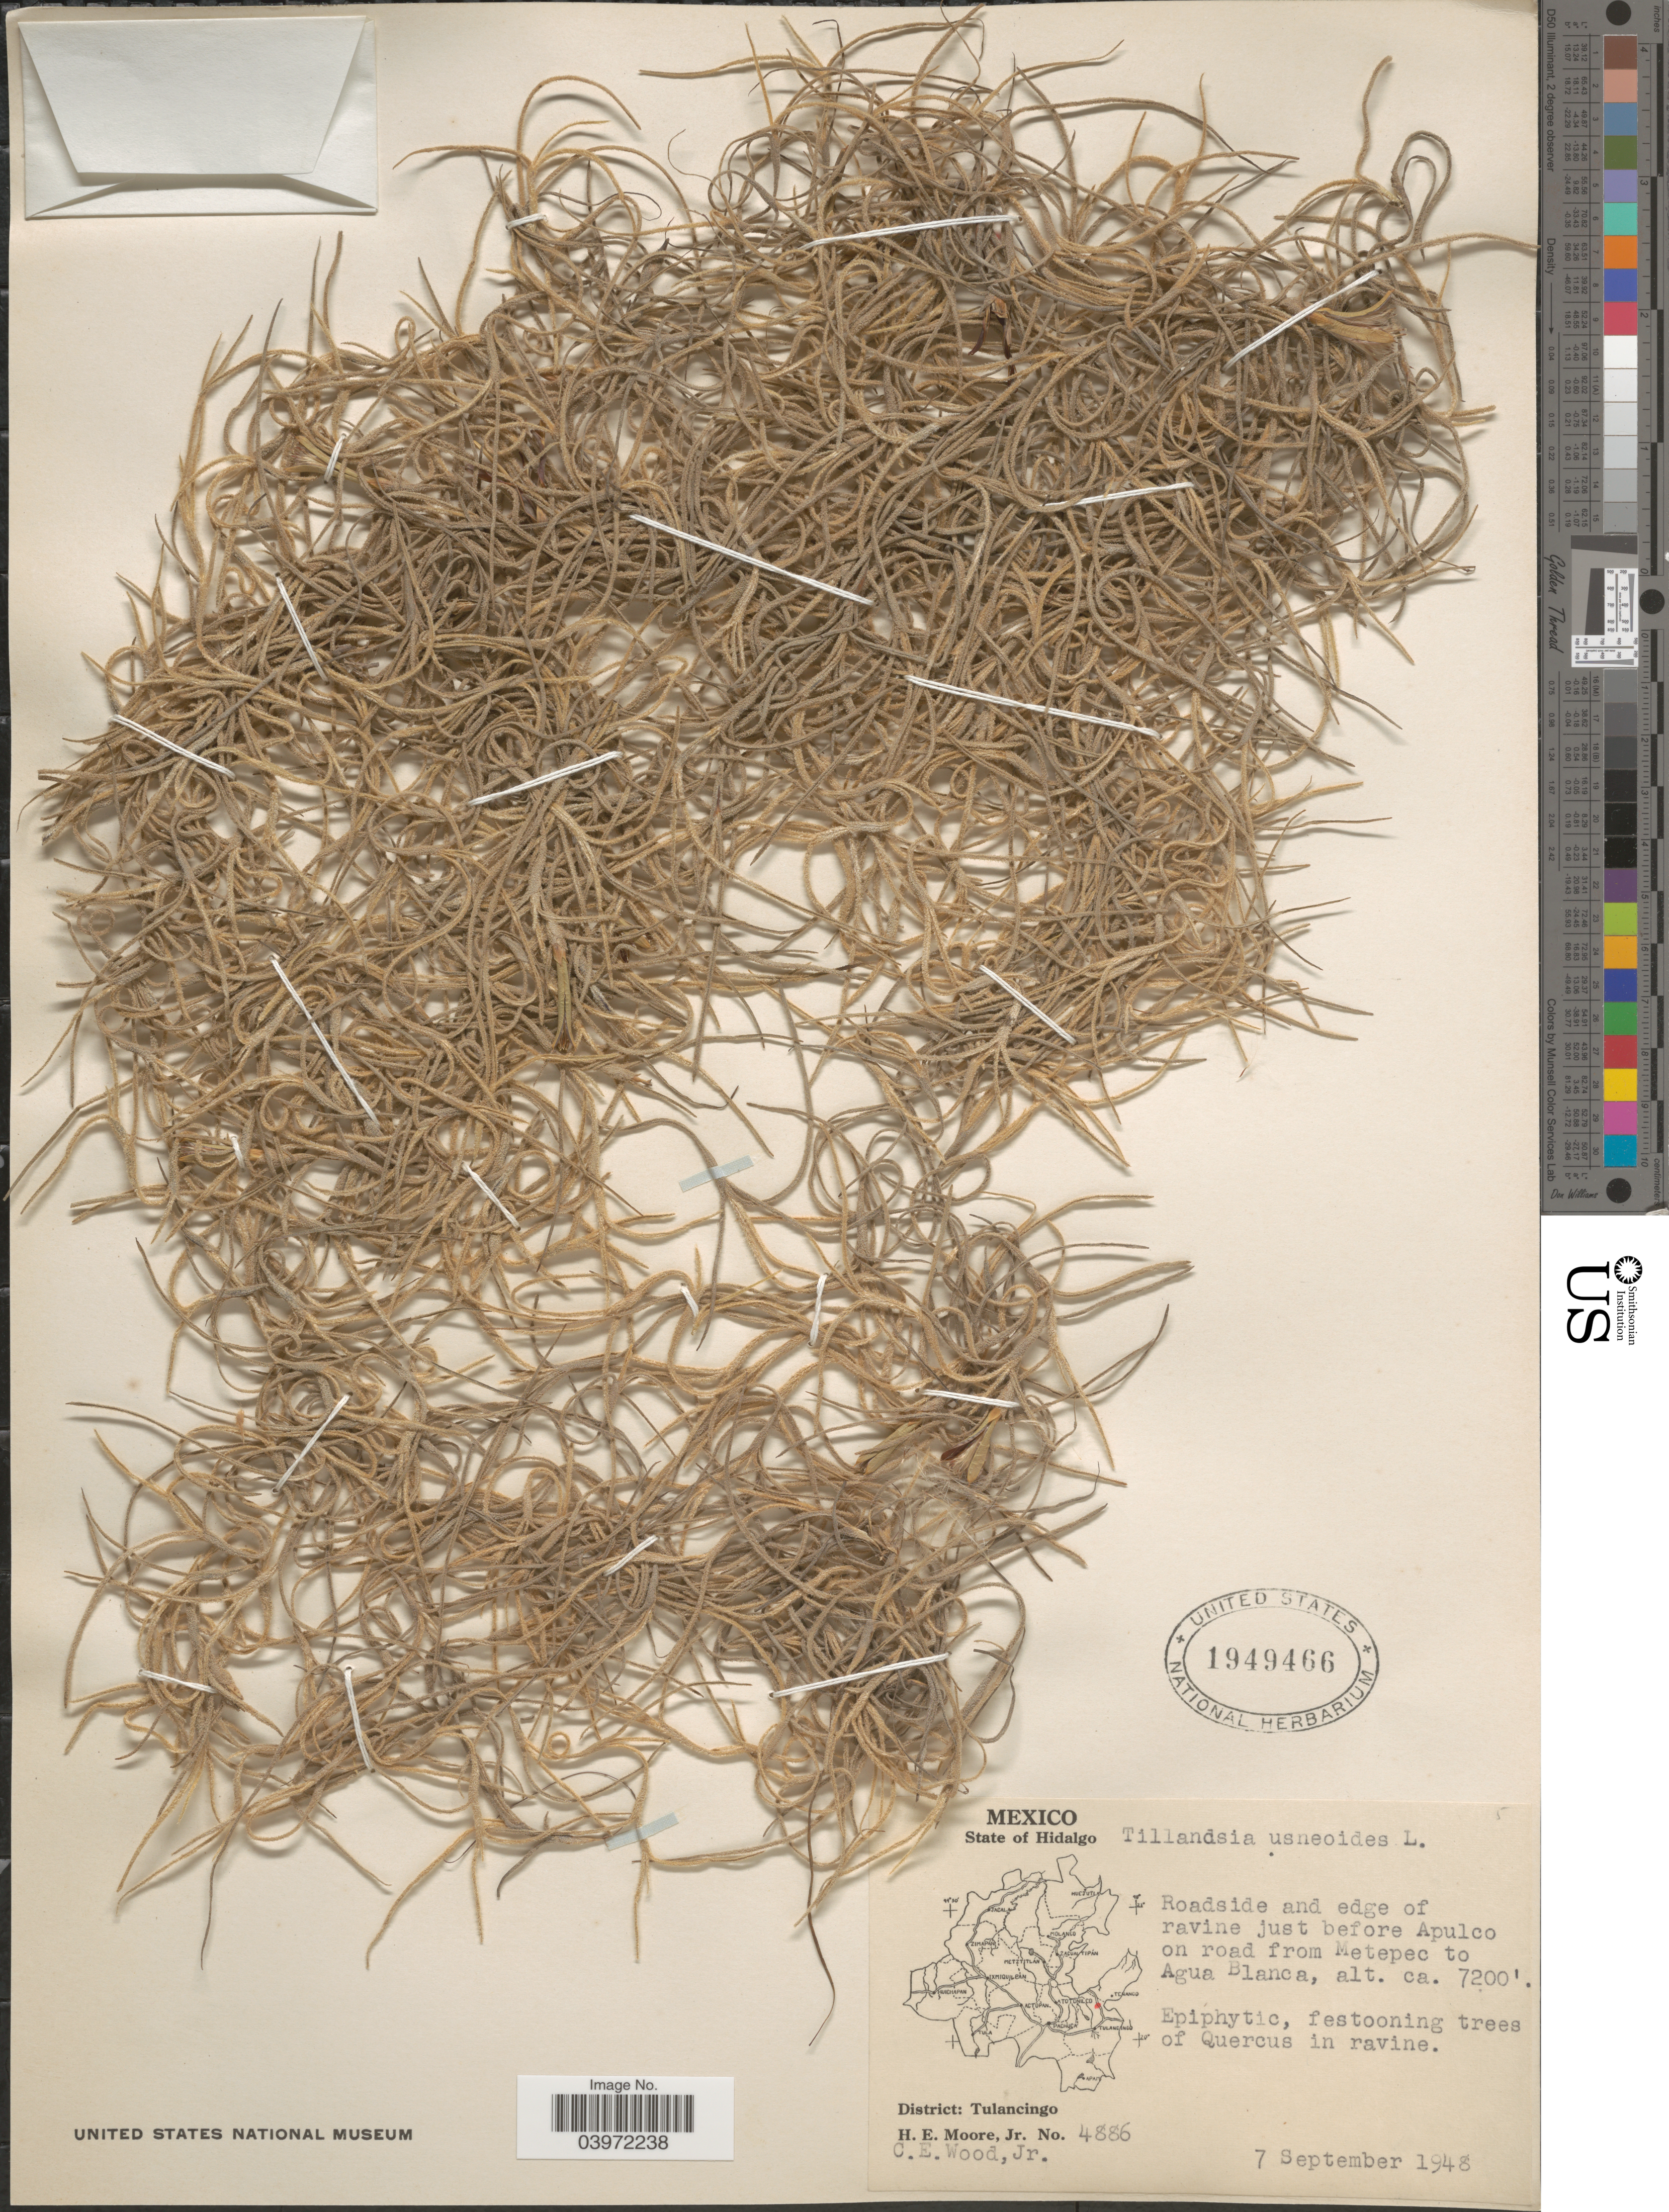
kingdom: Plantae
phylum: Tracheophyta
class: Liliopsida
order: Poales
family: Bromeliaceae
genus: Tillandsia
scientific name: Tillandsia usneoides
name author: (L.) L.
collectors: H. Moore & C. Wood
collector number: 4886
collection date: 1948-09-07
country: Mexico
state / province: Hidalgo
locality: Roadside and edge of ravine just before Apulco on road from Metepec to Agua Blanca. District: Tuancingo.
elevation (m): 2195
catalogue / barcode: US 1949466